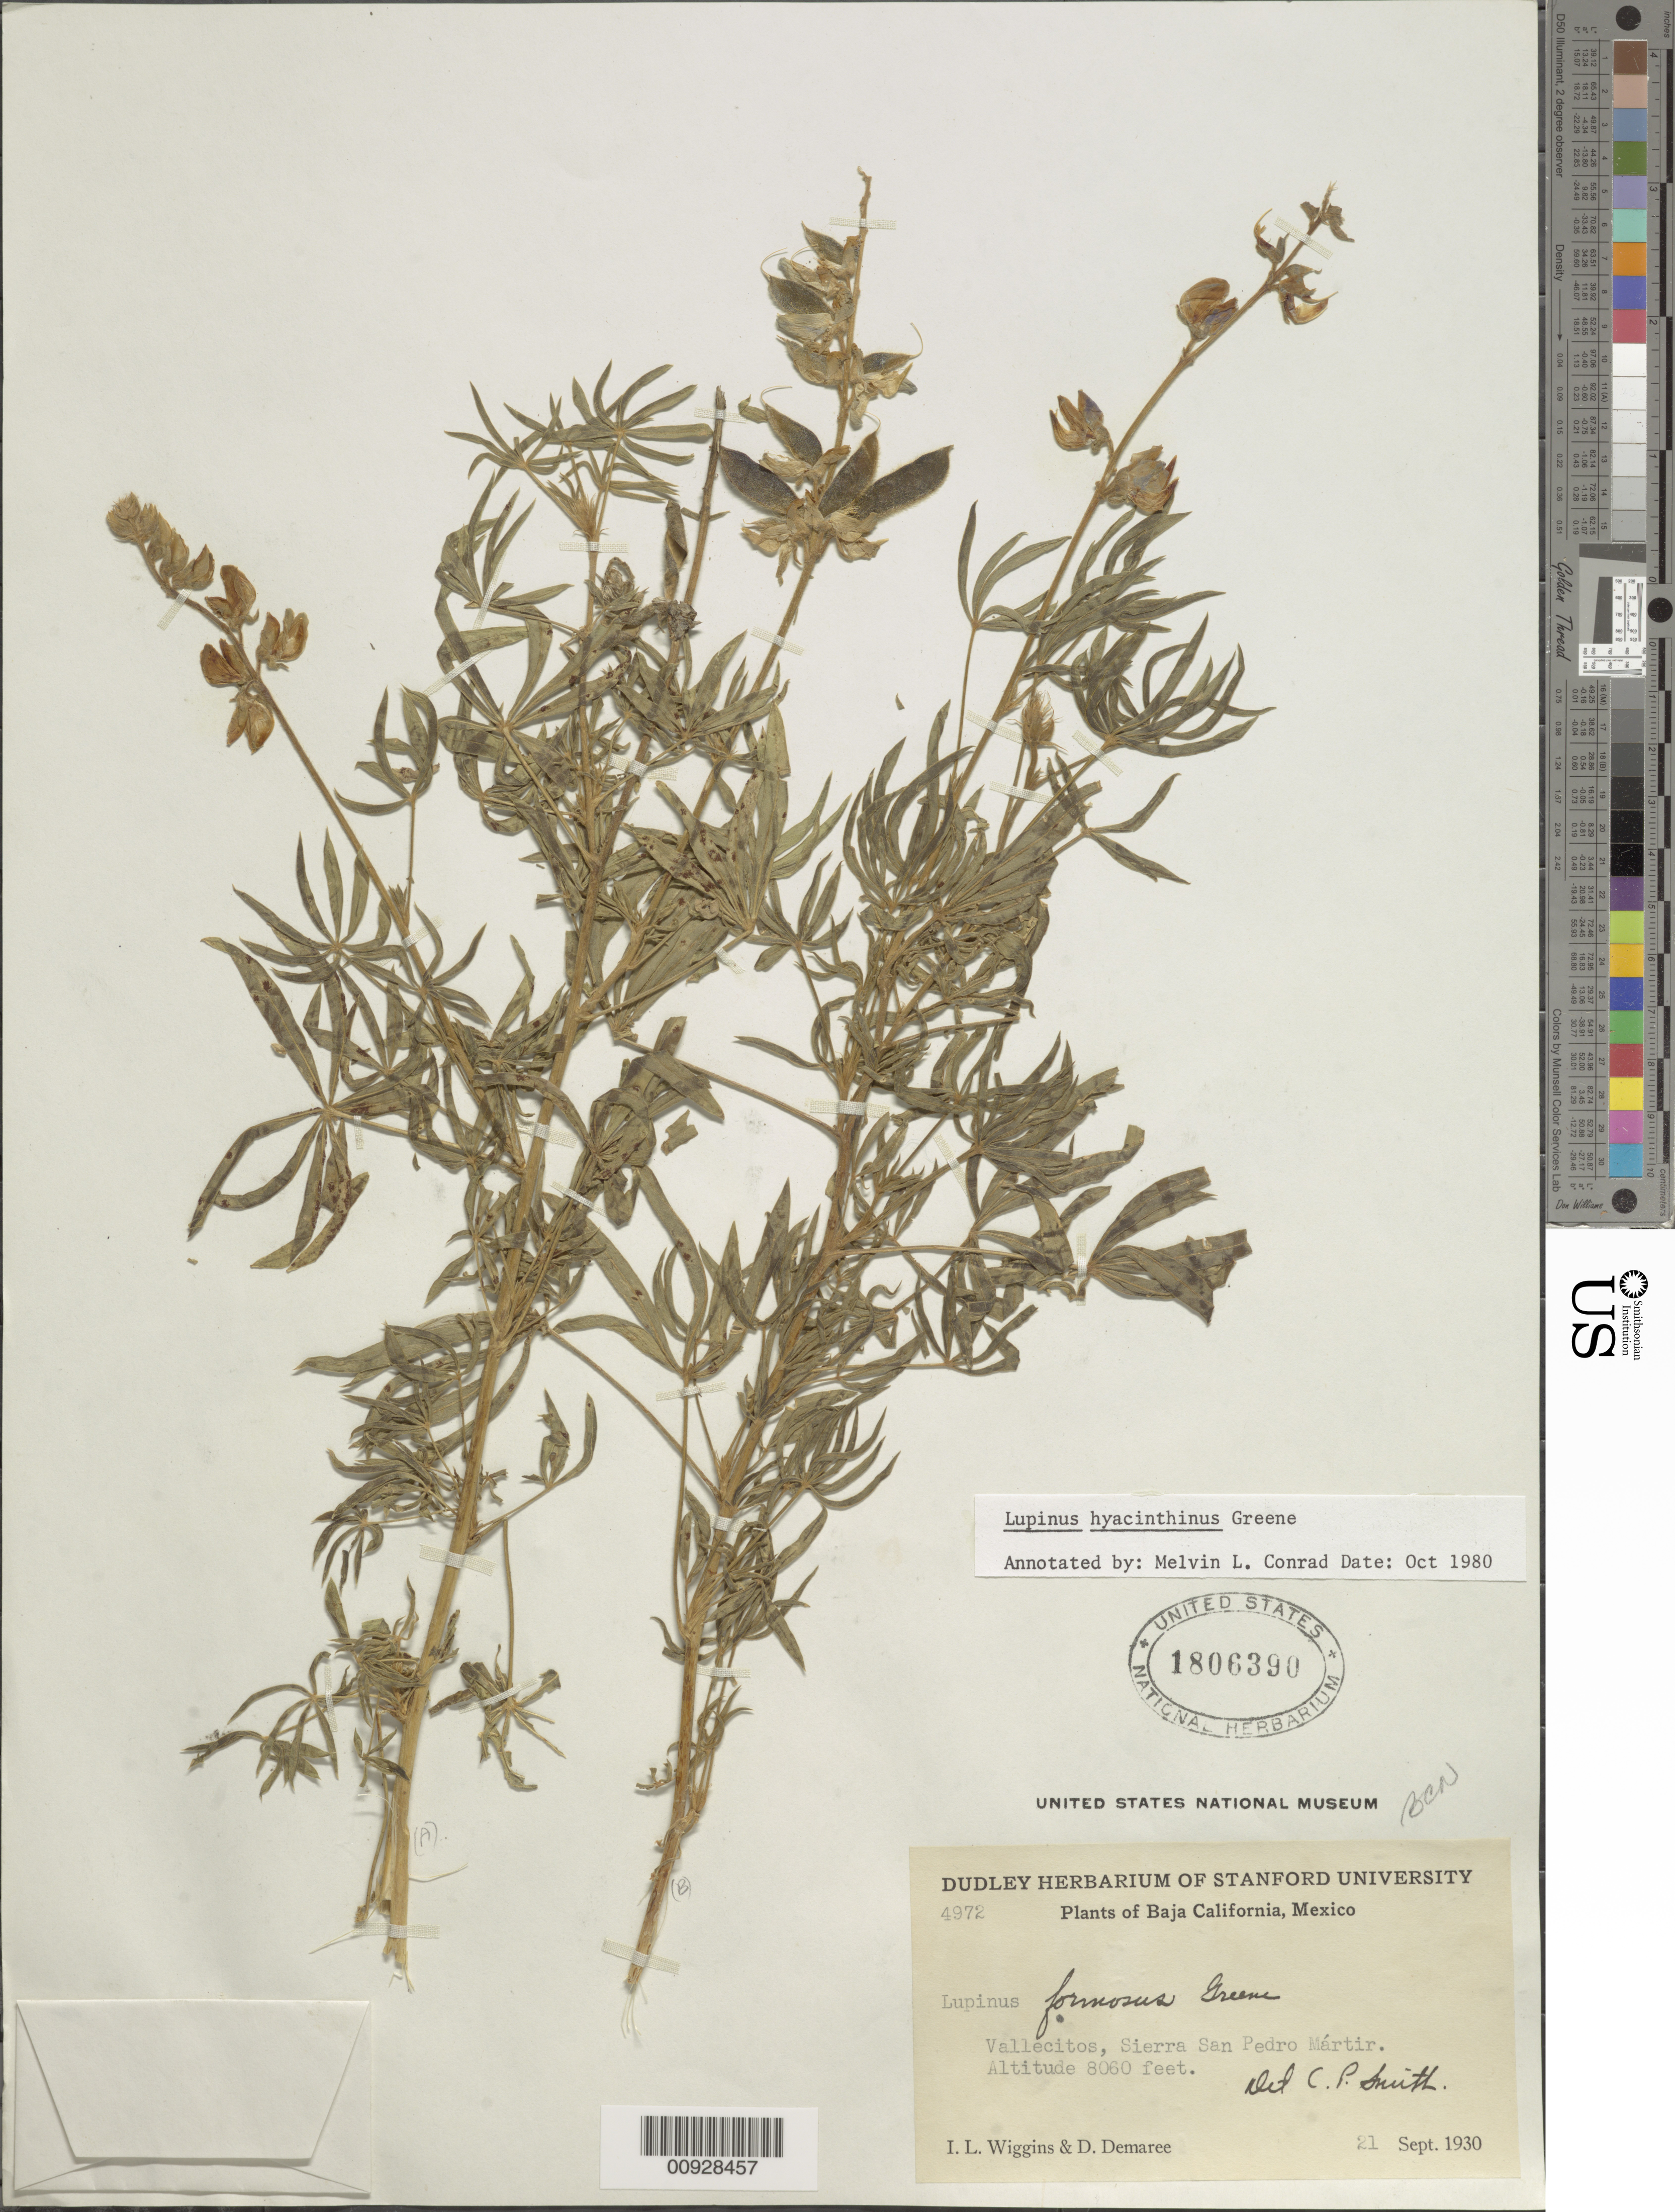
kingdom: Plantae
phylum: Tracheophyta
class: Magnoliopsida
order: Fabales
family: Fabaceae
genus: Lupinus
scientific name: Lupinus hyacinthinus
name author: Greene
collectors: I. L. Wiggins & D. Demaree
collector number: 4972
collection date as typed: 21 Sep 1930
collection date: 1930-09-21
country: Mexico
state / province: Baja California Norte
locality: Vallecitos, Sierra San Pedro Mártir.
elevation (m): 2457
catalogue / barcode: US 1806390